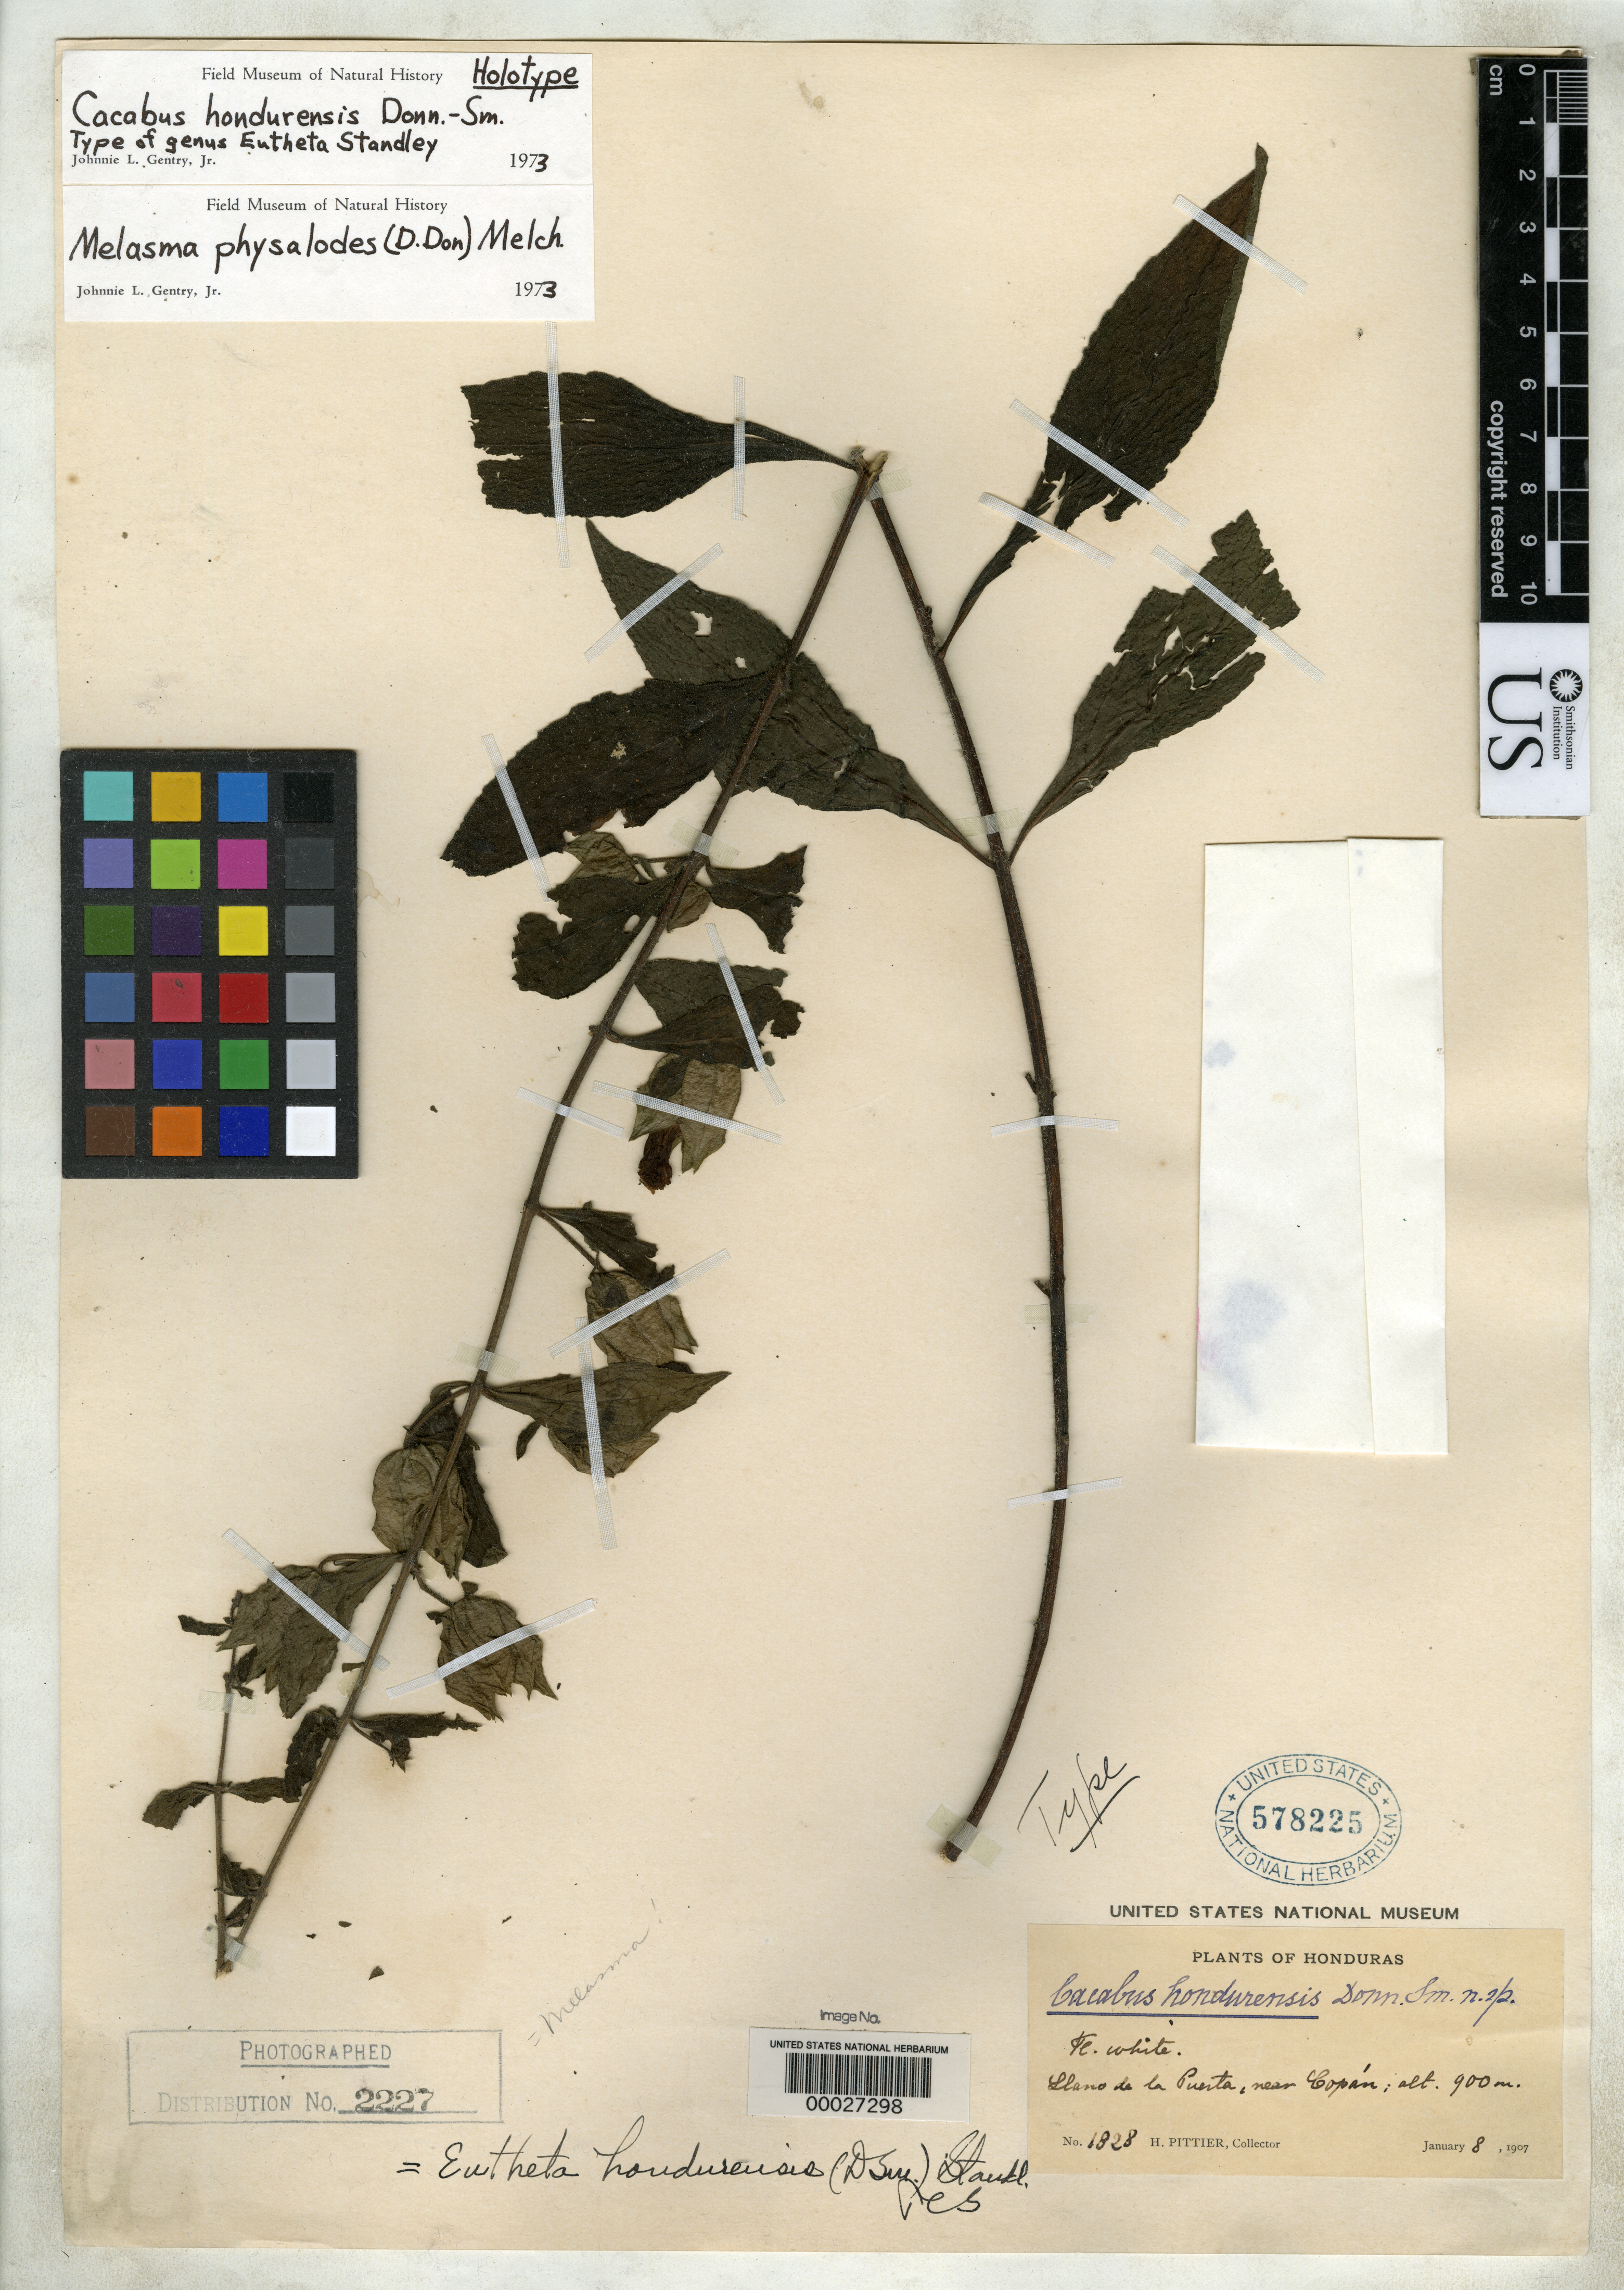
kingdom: Plantae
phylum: Tracheophyta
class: Magnoliopsida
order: Solanales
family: Solanaceae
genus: Cacabus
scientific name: Cacabus hondurensis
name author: Donn. Sm.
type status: Holotype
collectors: H. F. Pittier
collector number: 1828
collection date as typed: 08 Jan 1907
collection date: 1907-01-08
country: Honduras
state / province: Santa Bárbara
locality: Llano de La Puerta, Copán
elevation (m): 900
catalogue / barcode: US 578225